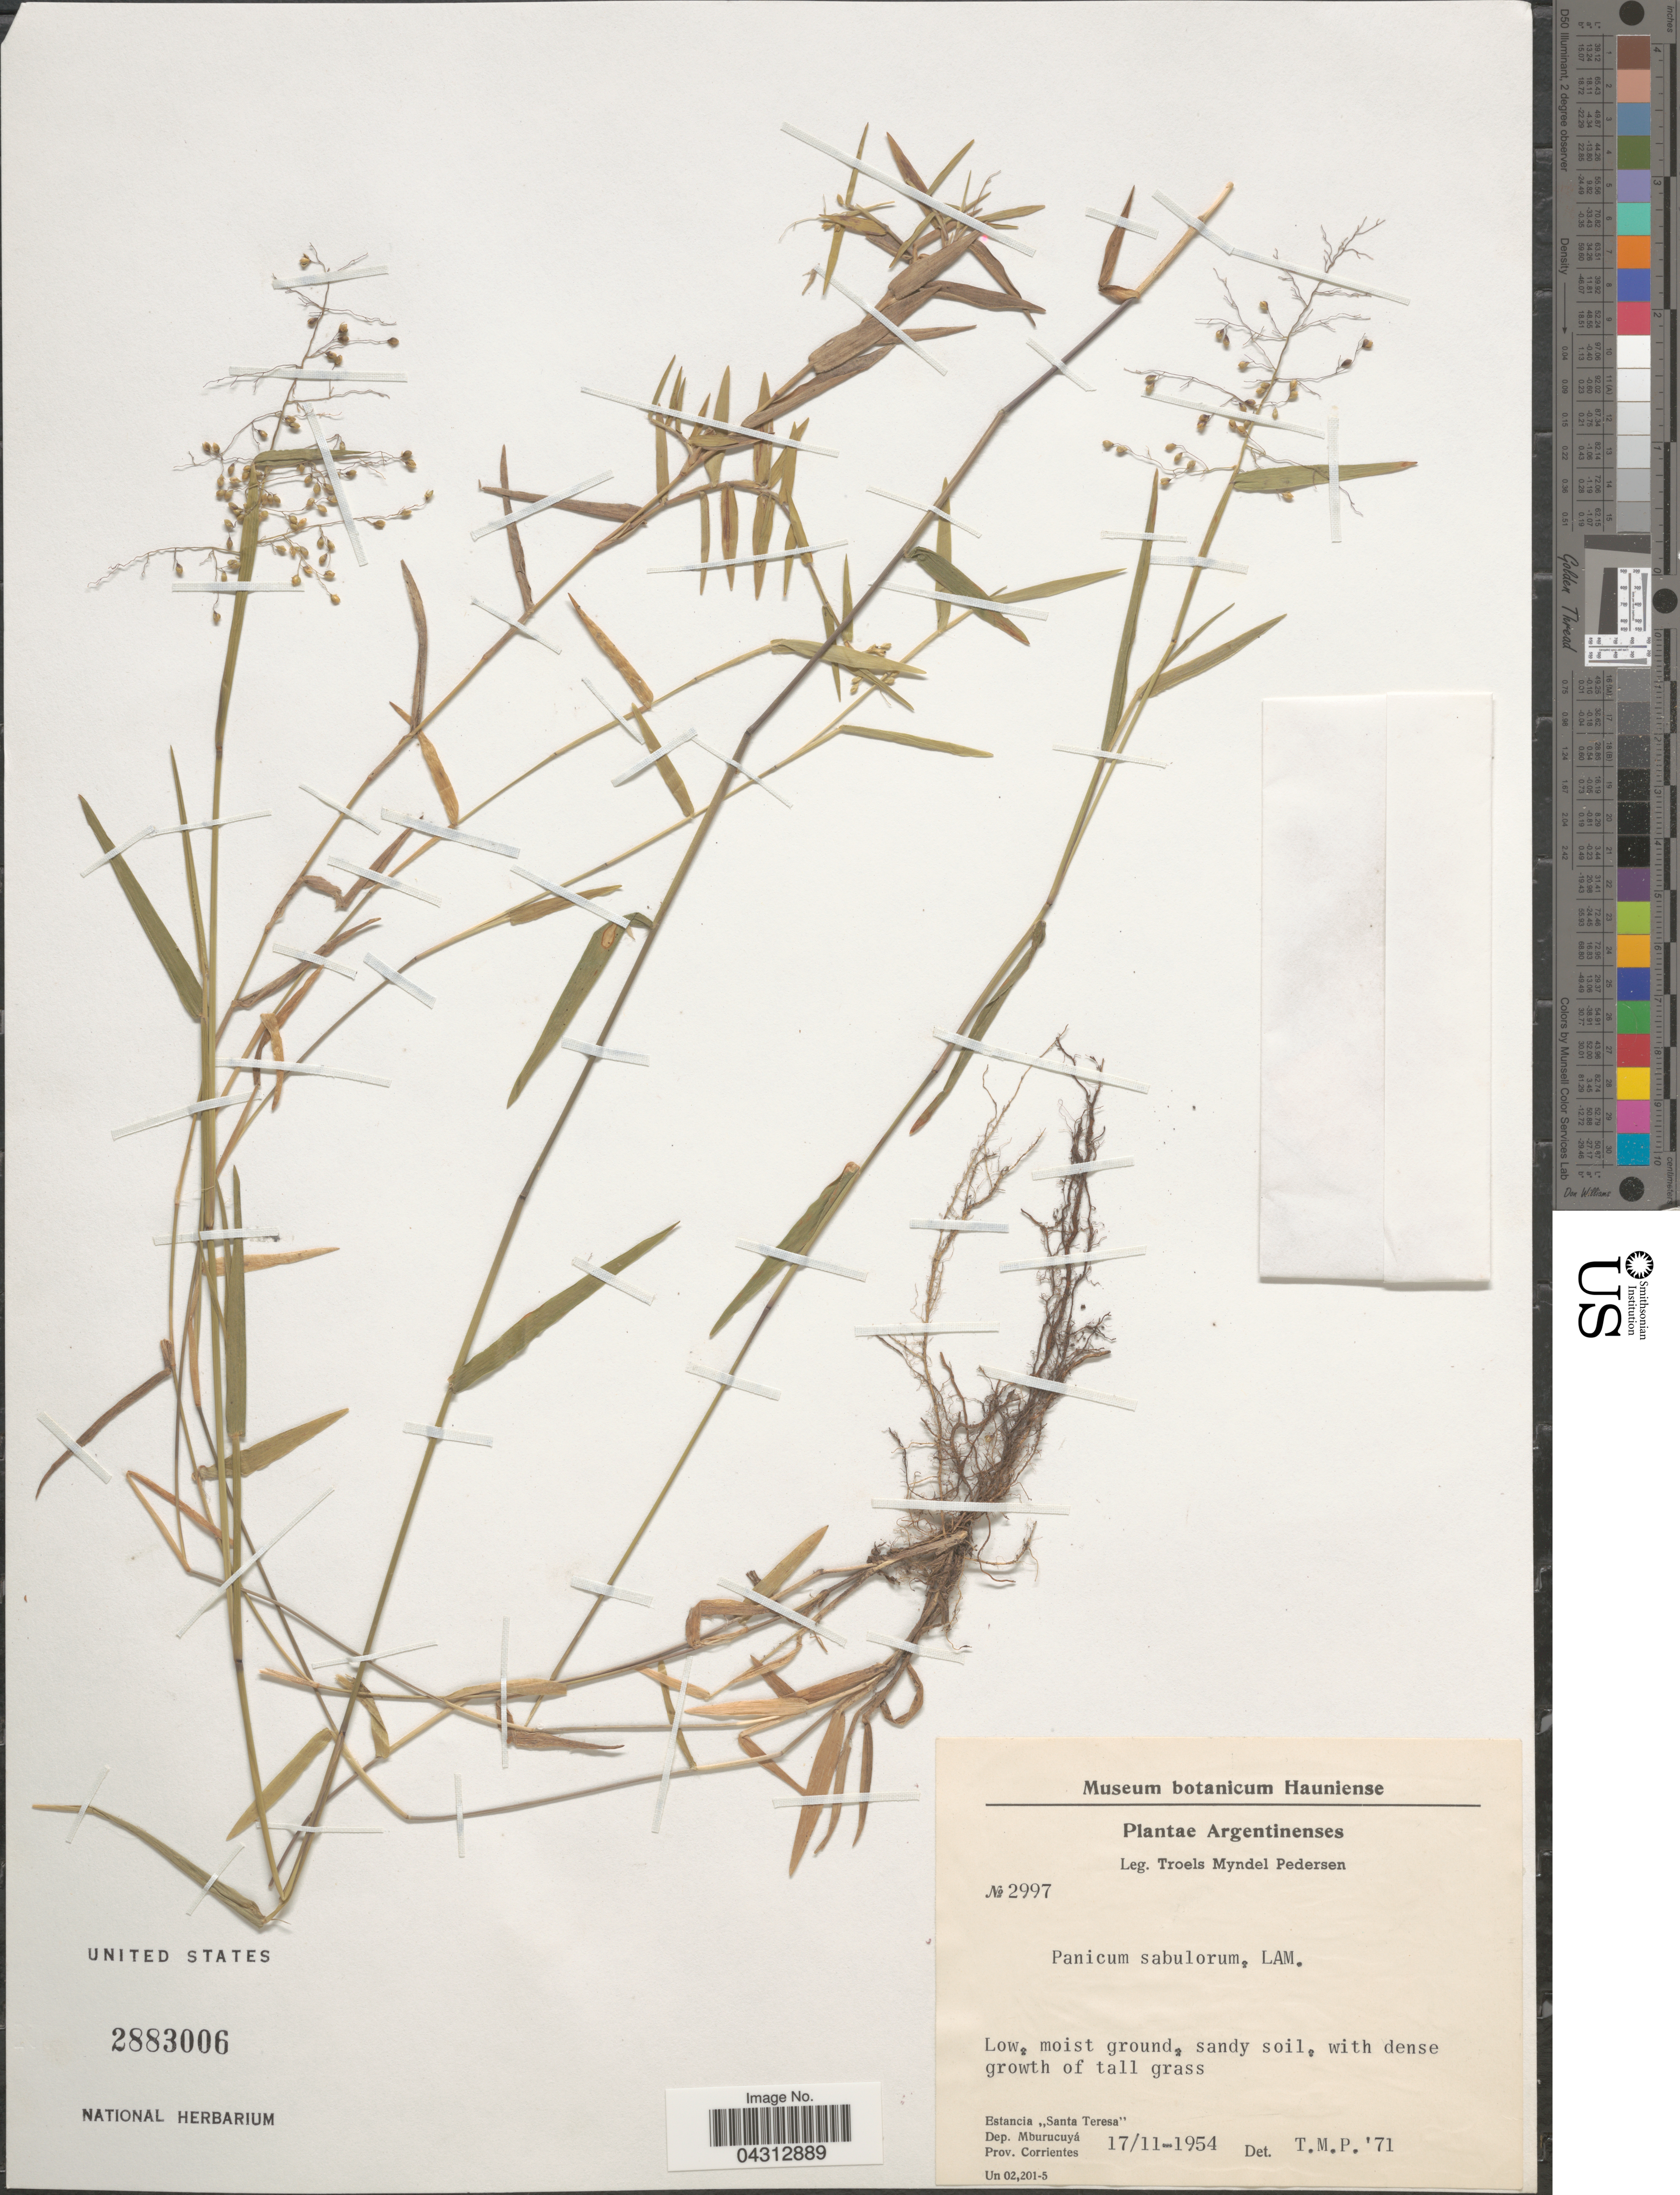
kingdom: Plantae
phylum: Tracheophyta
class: Liliopsida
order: Poales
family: Poaceae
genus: Dichanthelium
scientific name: Dichanthelium sabulorum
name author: (Lam.) Gould & C.A. Clark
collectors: T. Pederson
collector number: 2997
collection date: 1954-11-17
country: Argentina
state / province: Corrientes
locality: Estancia "Santa Teresa". Dep. Mburucuyá.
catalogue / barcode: US 2883006